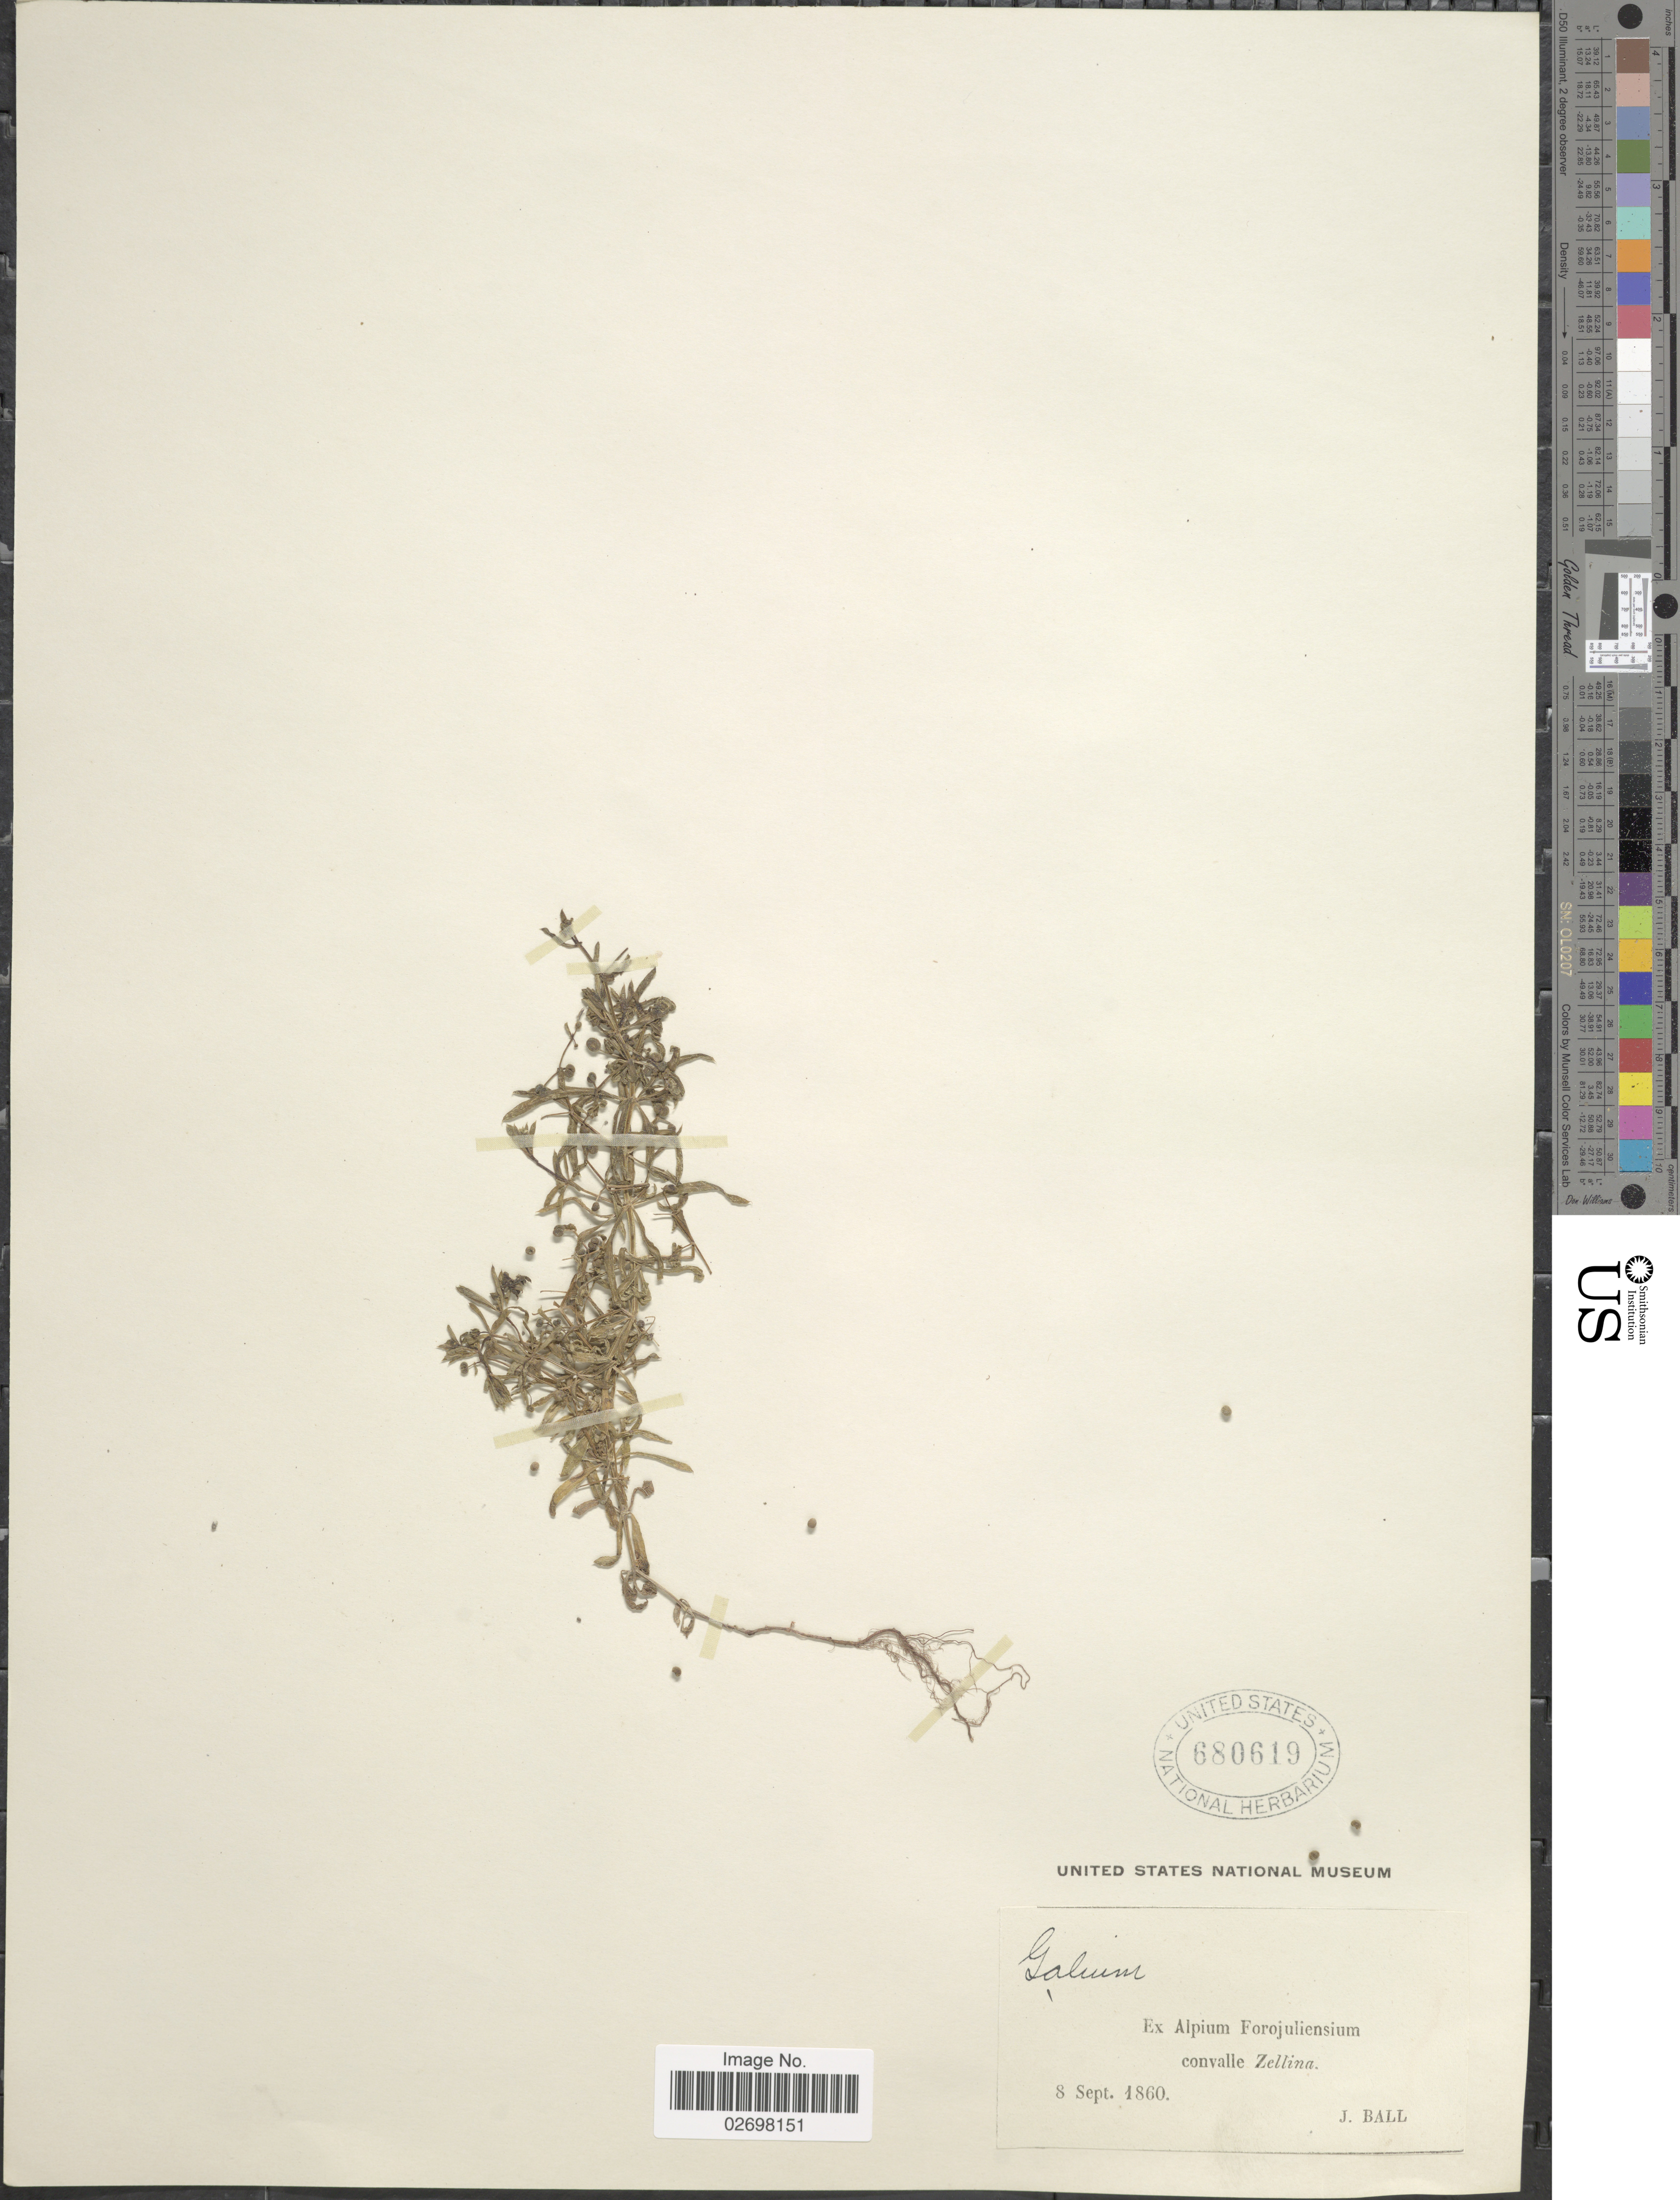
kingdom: Plantae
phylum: Tracheophyta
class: Magnoliopsida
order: Gentianales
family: Rubiaceae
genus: Galium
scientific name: Galium sp.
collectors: J. Ball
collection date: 1860-09-08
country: Italy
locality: Alpium Forojuliensium convalle Zellina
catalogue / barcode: US 680619